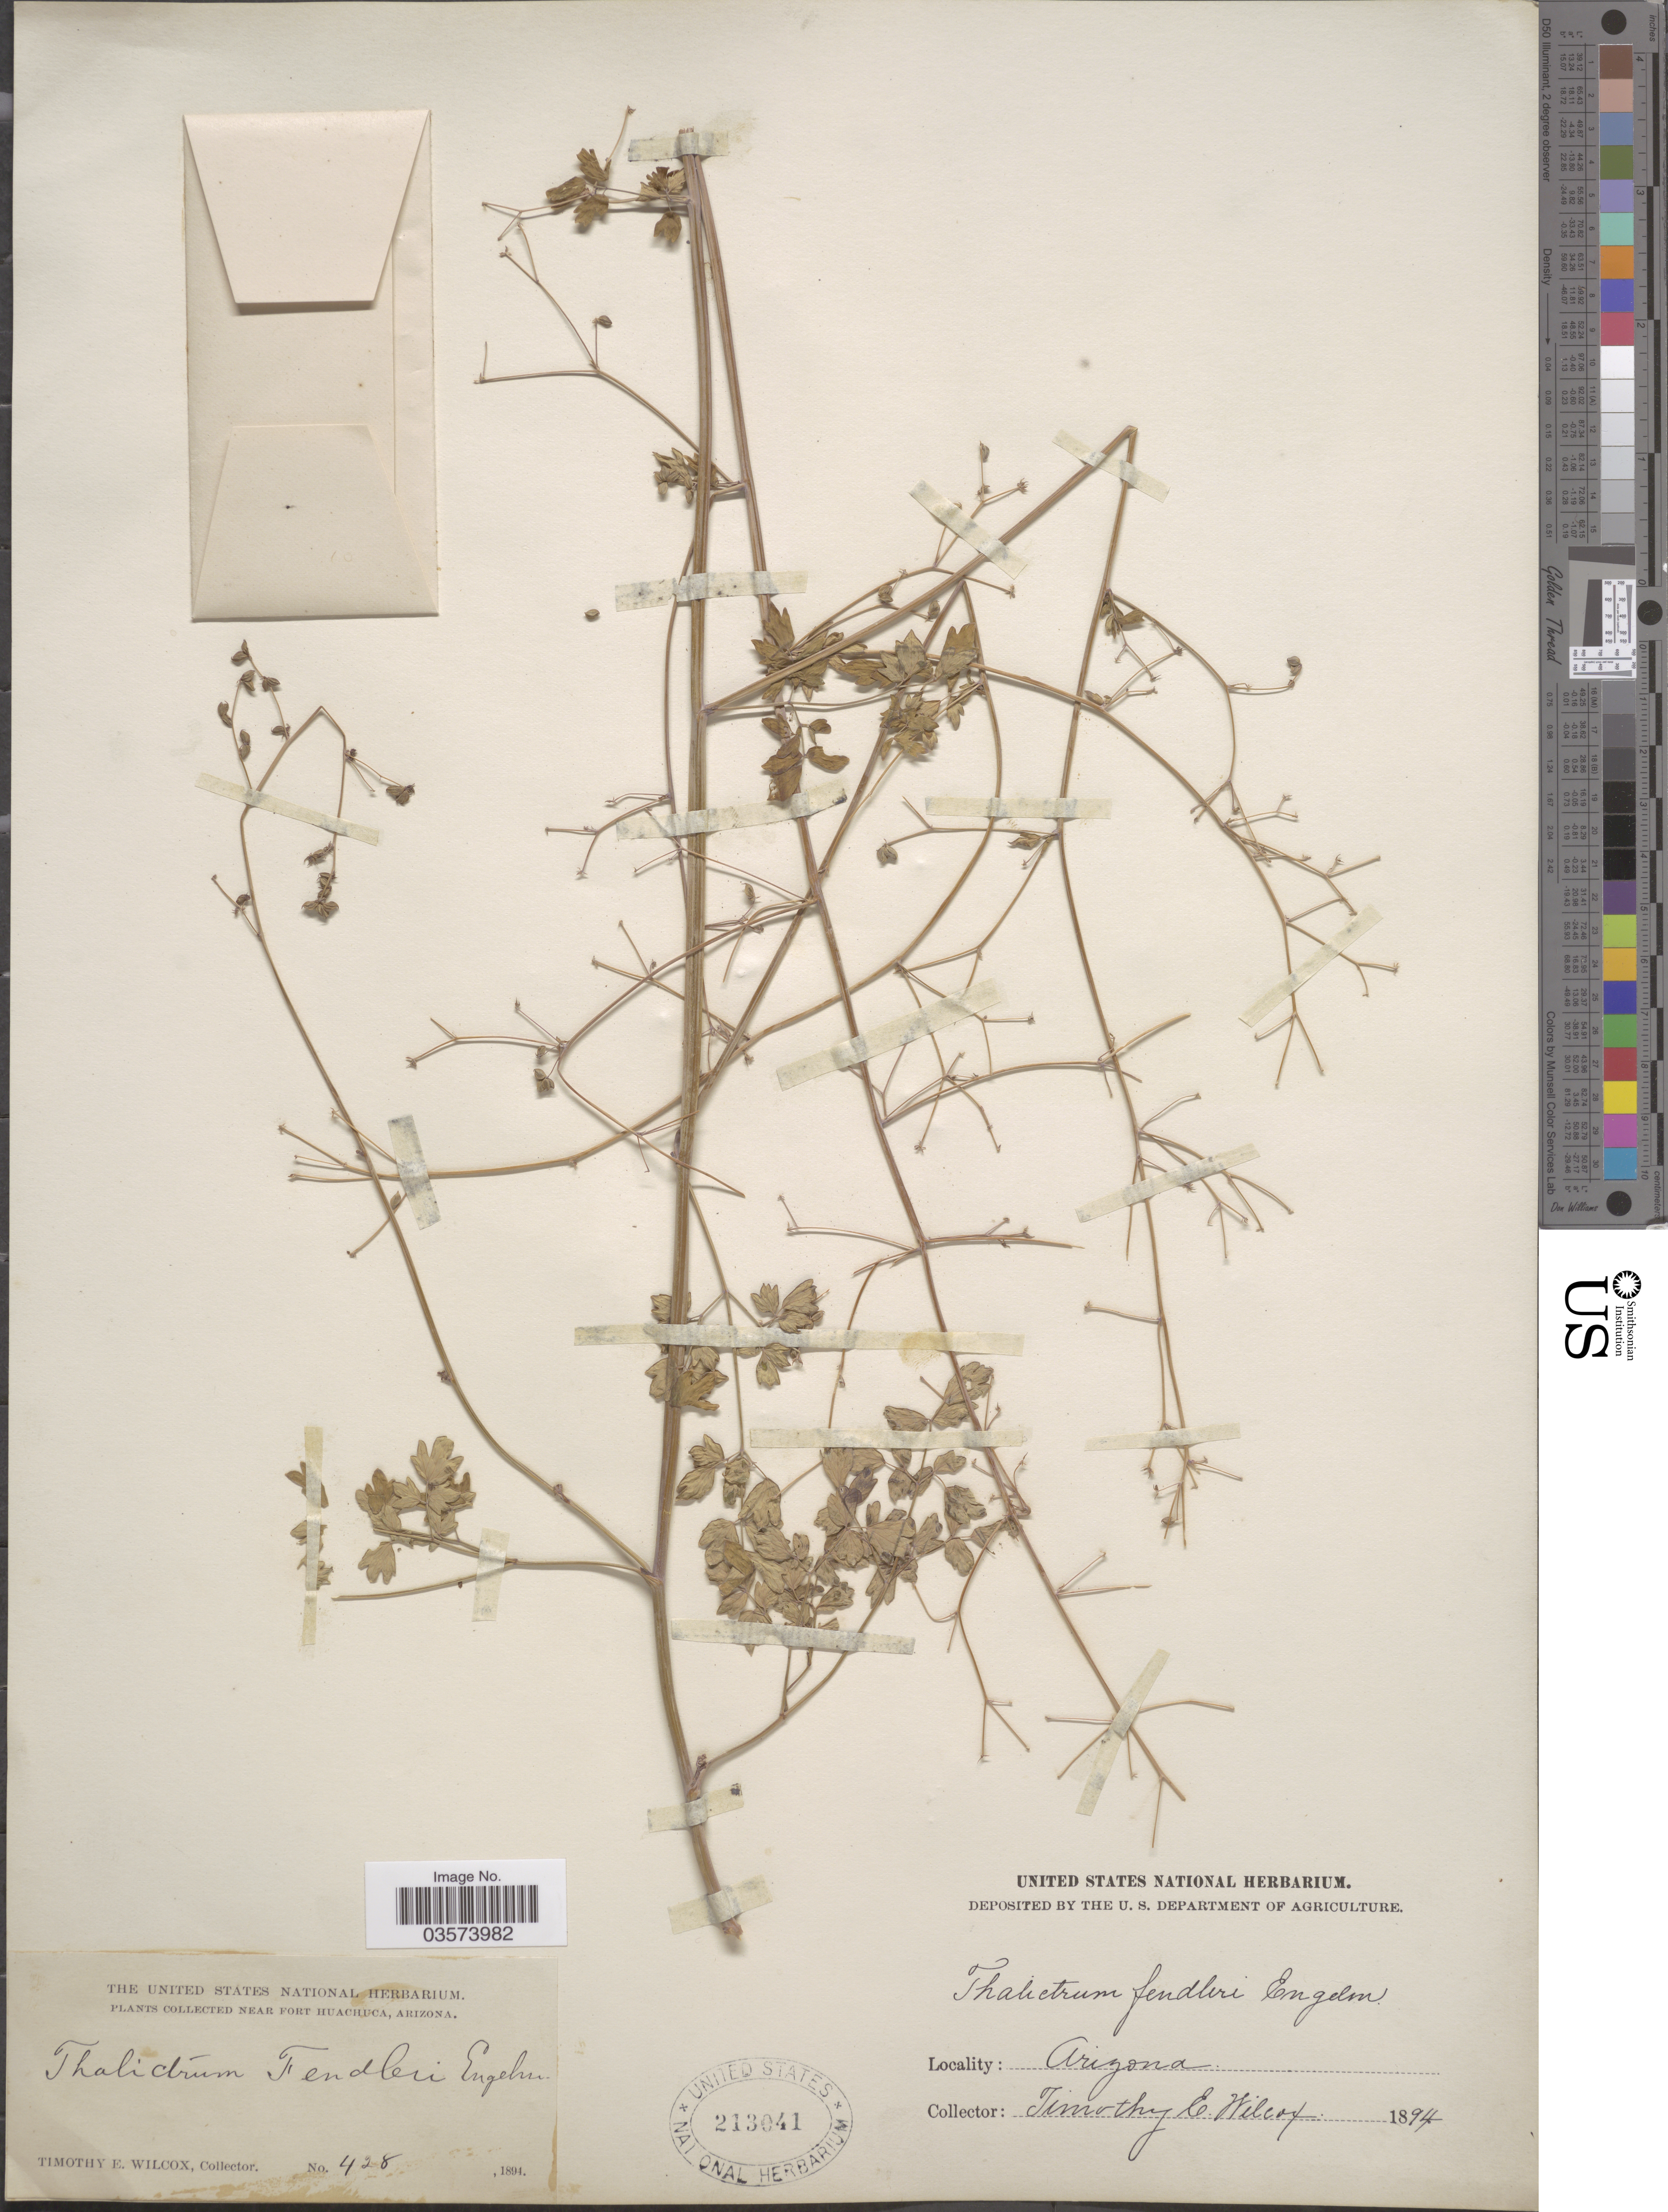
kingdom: Plantae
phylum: Tracheophyta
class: Magnoliopsida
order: Ranunculales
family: Ranunculaceae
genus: Thalictrum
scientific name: Thalictrum fendleri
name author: Engelm. ex A. Gray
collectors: T. E. Wilcox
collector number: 428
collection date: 1894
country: United States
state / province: Arizona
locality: Near Fort Huachuca.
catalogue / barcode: US 213041